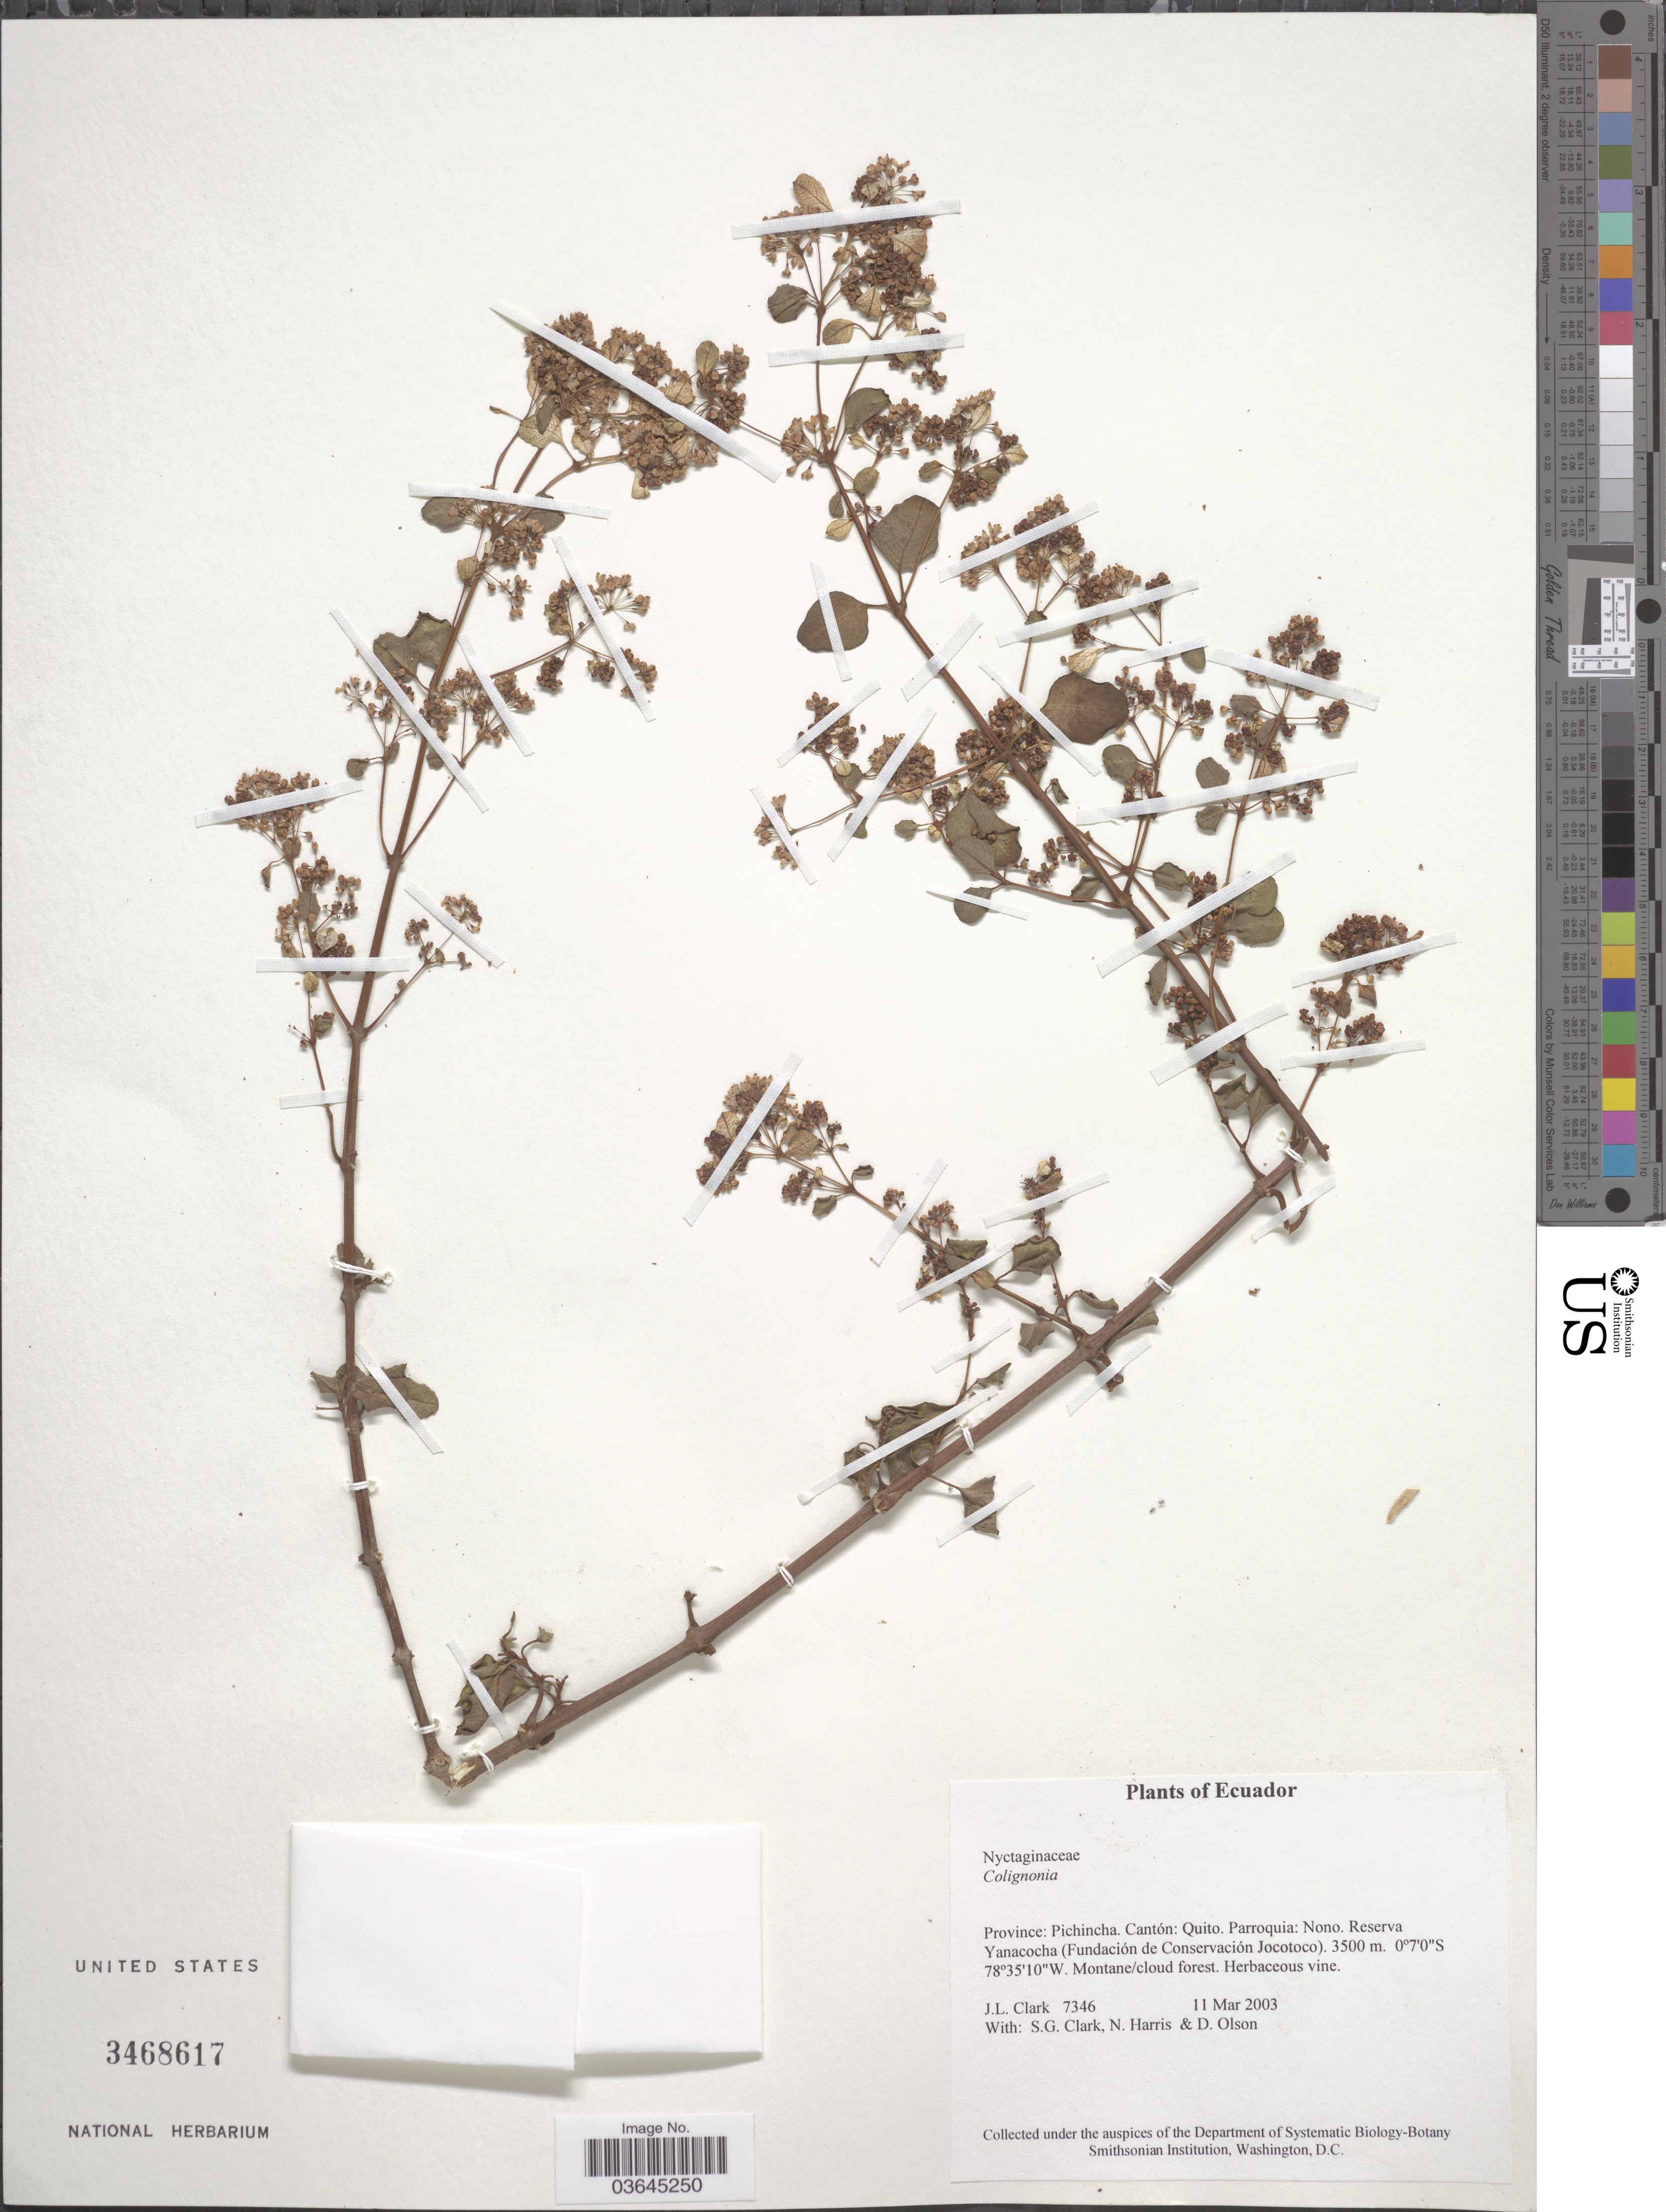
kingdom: Plantae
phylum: Tracheophyta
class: Magnoliopsida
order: Caryophyllales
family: Nyctaginaceae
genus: Colignonia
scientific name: Colignonia sp.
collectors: J. L. Clark, S. G. Clark, N. Harris & D. Olson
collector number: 7346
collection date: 2003-03-11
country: Ecuador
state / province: Pichincha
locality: Cantón: Quito. Parroquia: Nono. Reserva Yanacocha (Fundación de Conservación Jocotoco).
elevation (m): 3500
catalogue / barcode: US 3468617